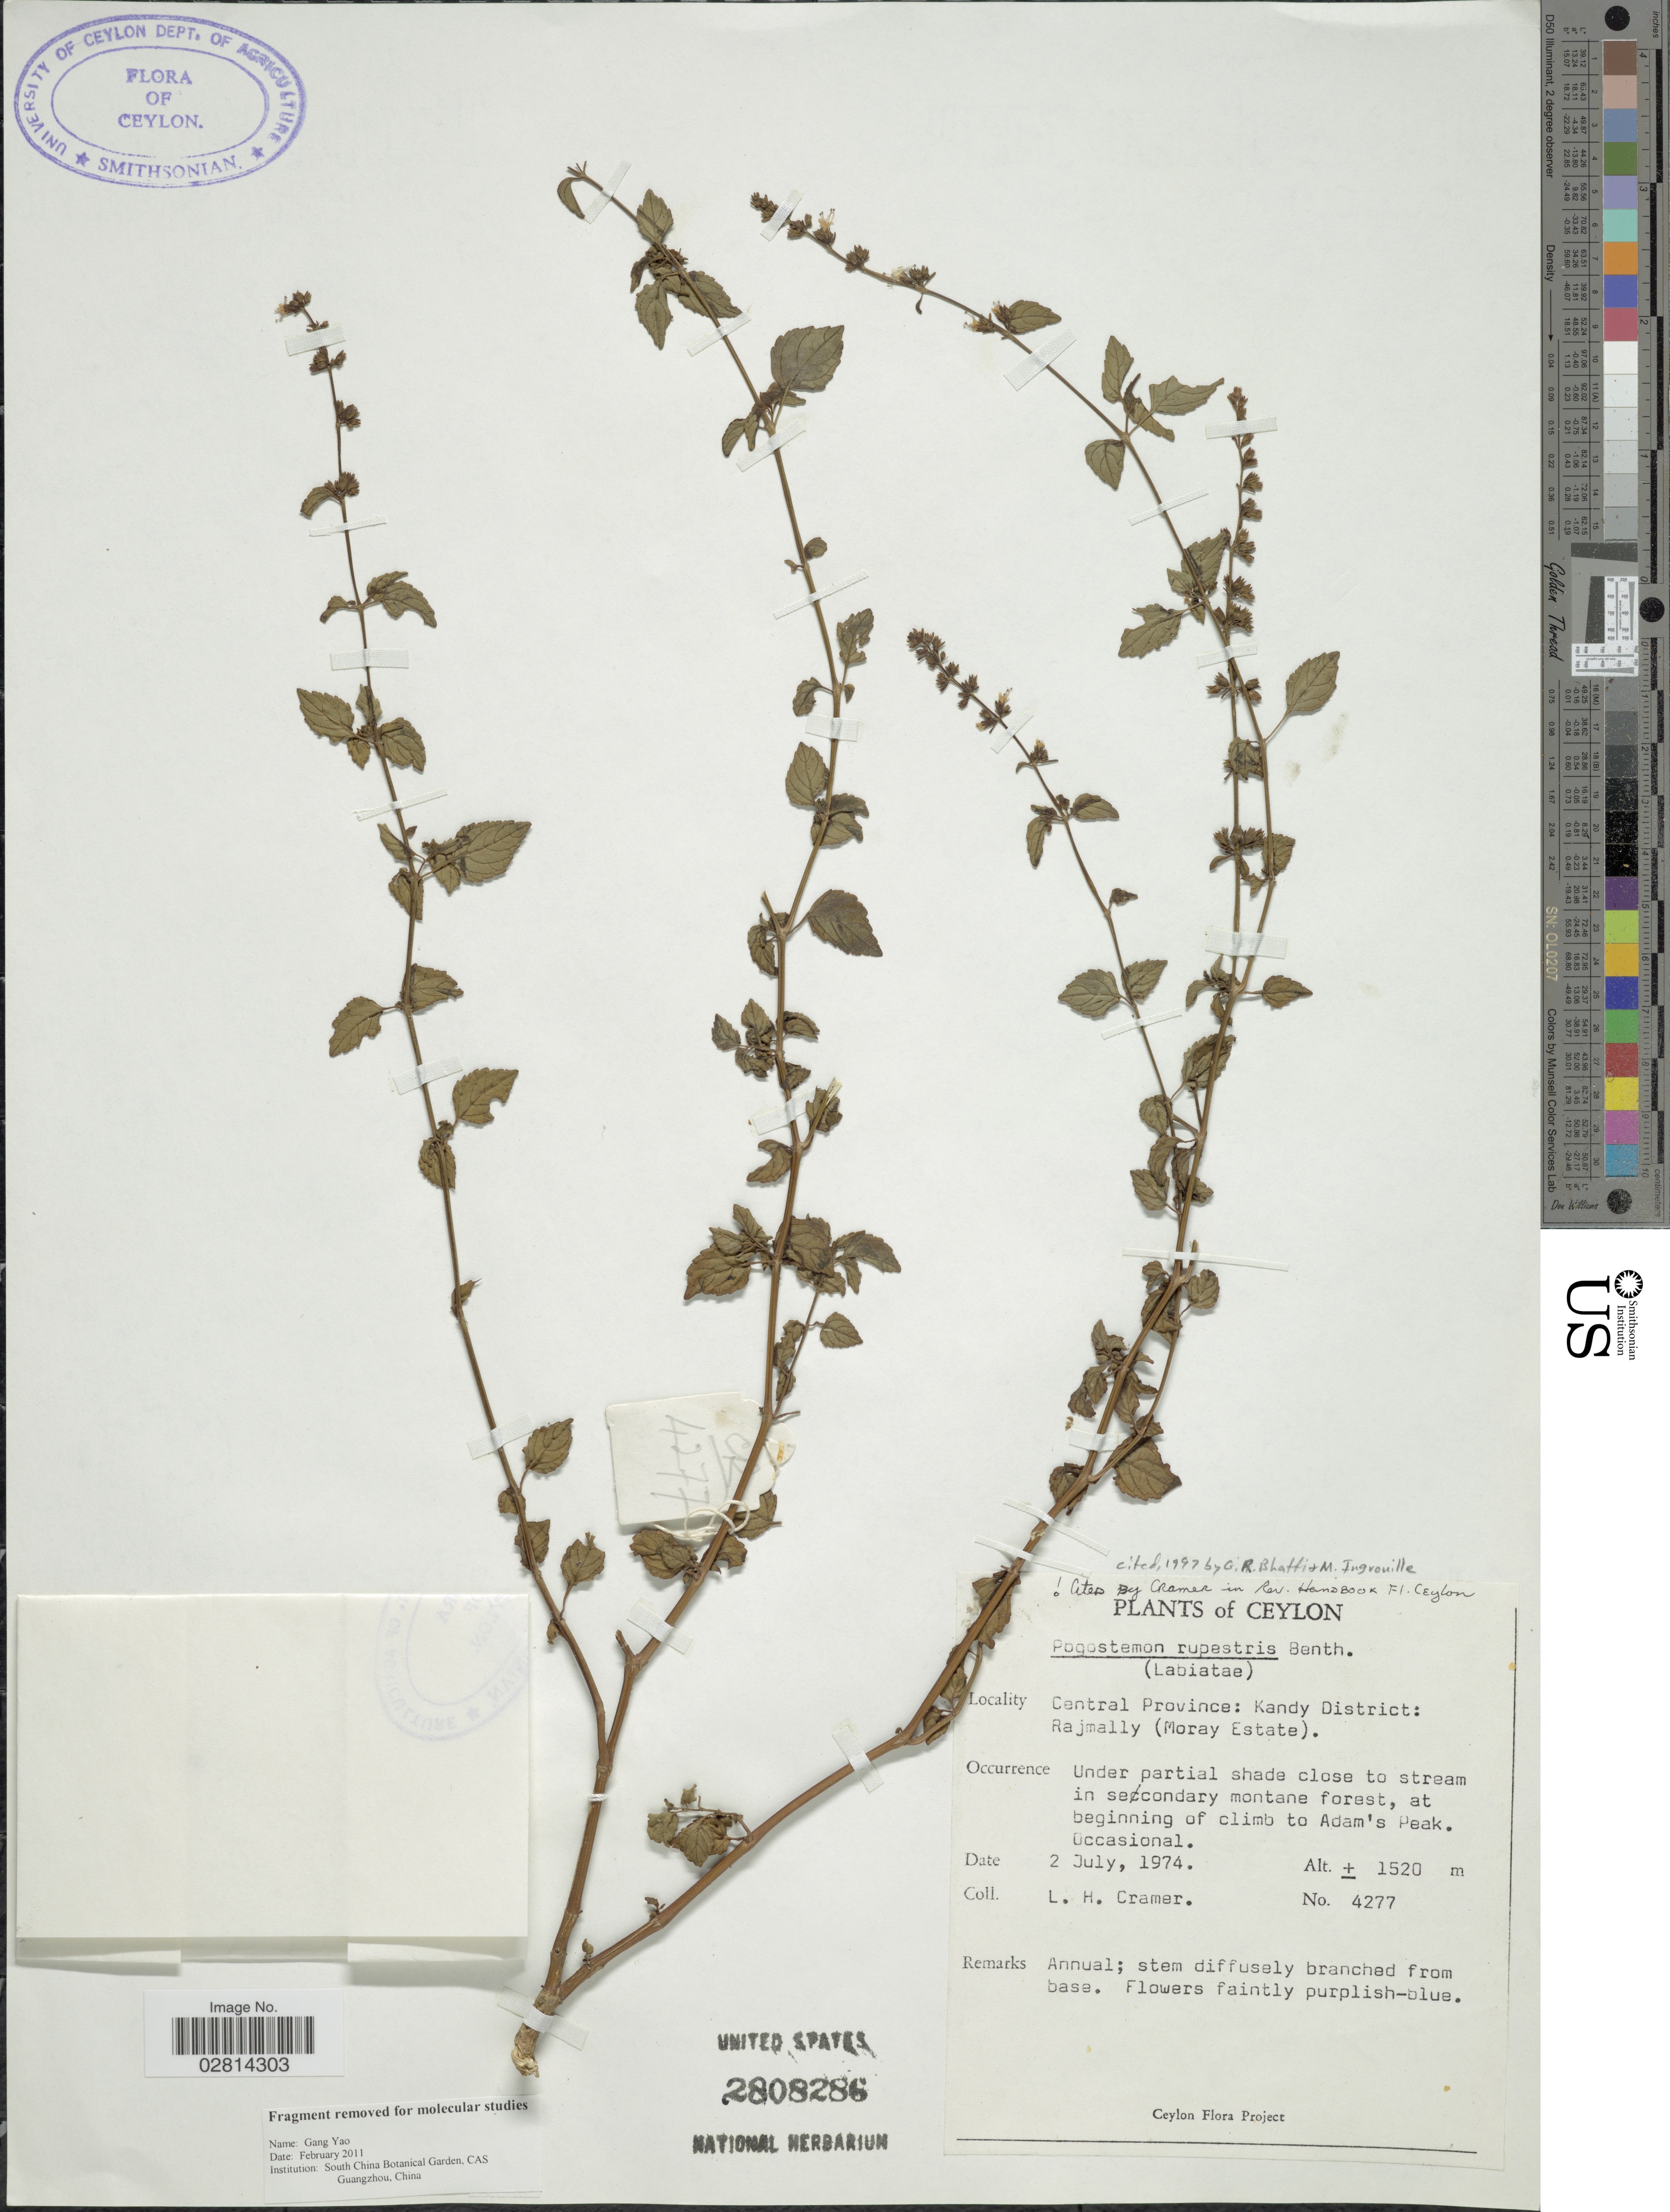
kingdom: Plantae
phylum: Tracheophyta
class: Magnoliopsida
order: Lamiales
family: Lamiaceae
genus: Pogostemon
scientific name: Pogostemon rupestris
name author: Benth.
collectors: L. H. Cramer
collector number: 4277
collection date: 1974-07-02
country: Sri Lanka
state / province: Central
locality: Ceylon. Kandy District: Rajmally (Moray Estate). Under partial shade close to stream in secondary montane forest, at beginning of climb to Adam's Peak.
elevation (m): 1520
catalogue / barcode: US 2808286